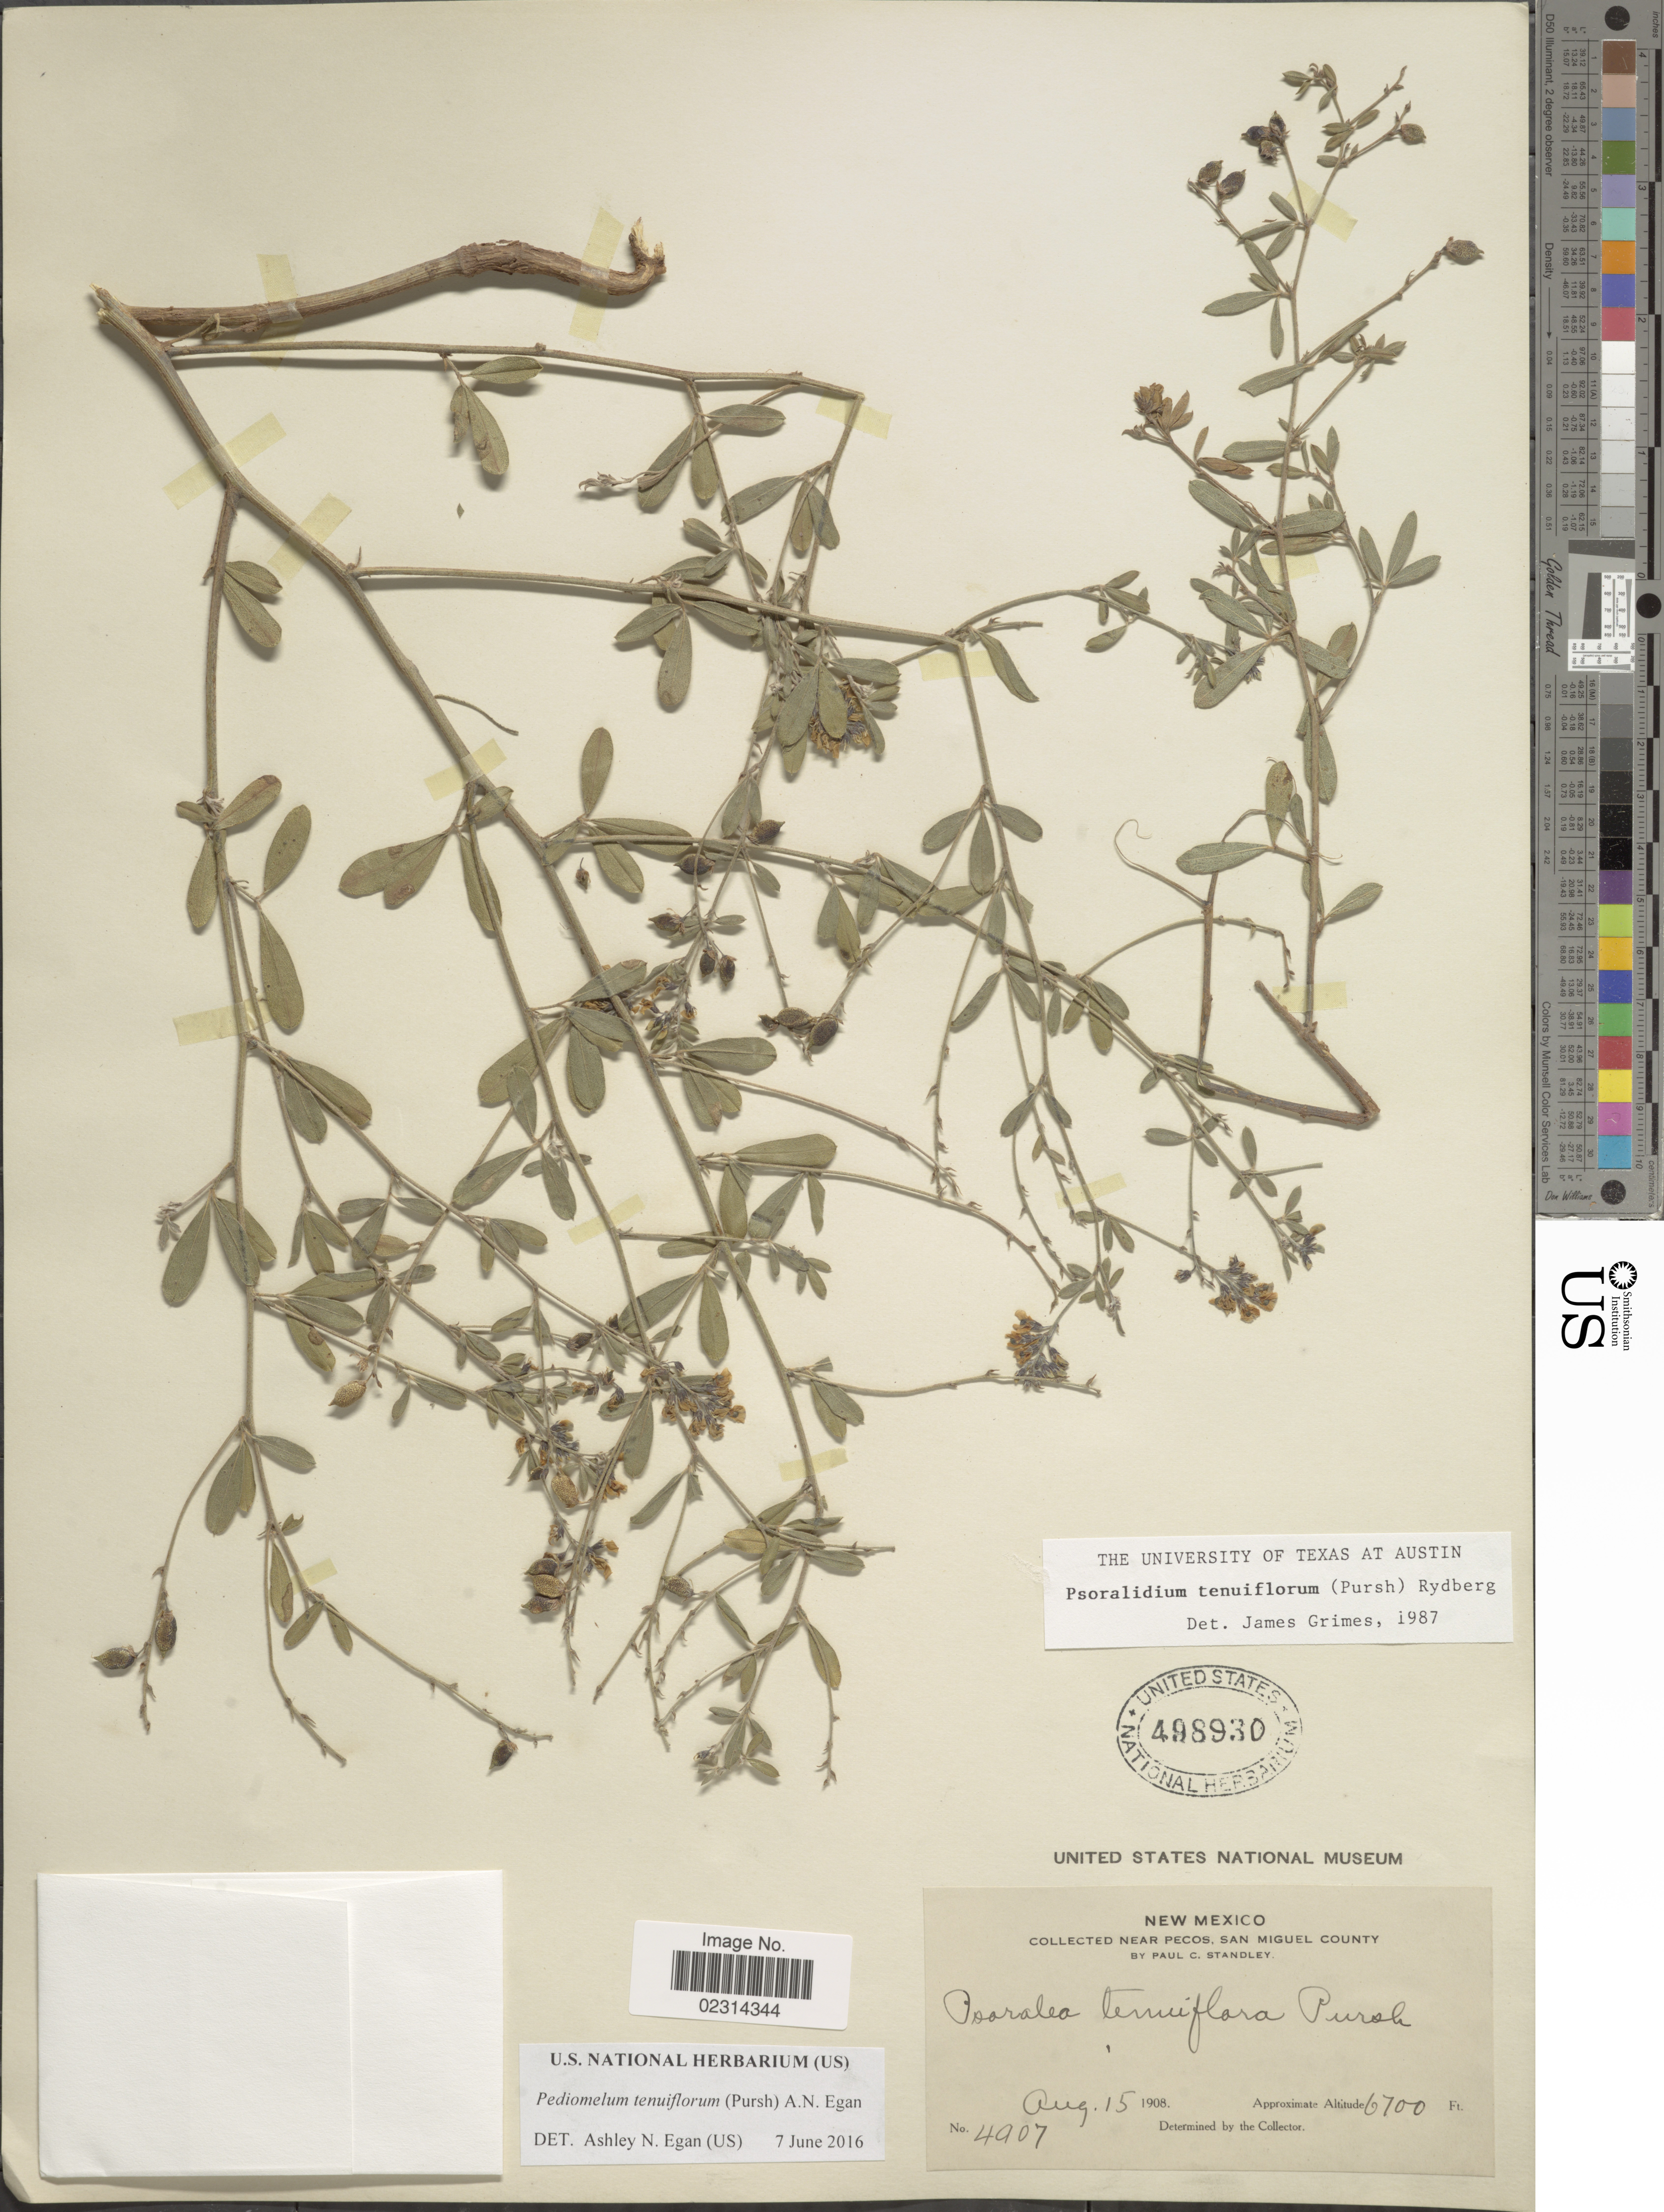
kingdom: Plantae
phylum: Tracheophyta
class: Magnoliopsida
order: Fabales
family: Fabaceae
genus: Psoralidium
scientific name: Psoralidium tenuiflorum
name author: (Pursh) Rydb.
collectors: P. C. Standley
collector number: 4907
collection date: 1908-08-15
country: United States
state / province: New Mexico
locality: Near Pecos, San Miguel County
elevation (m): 2042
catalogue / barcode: US 498930